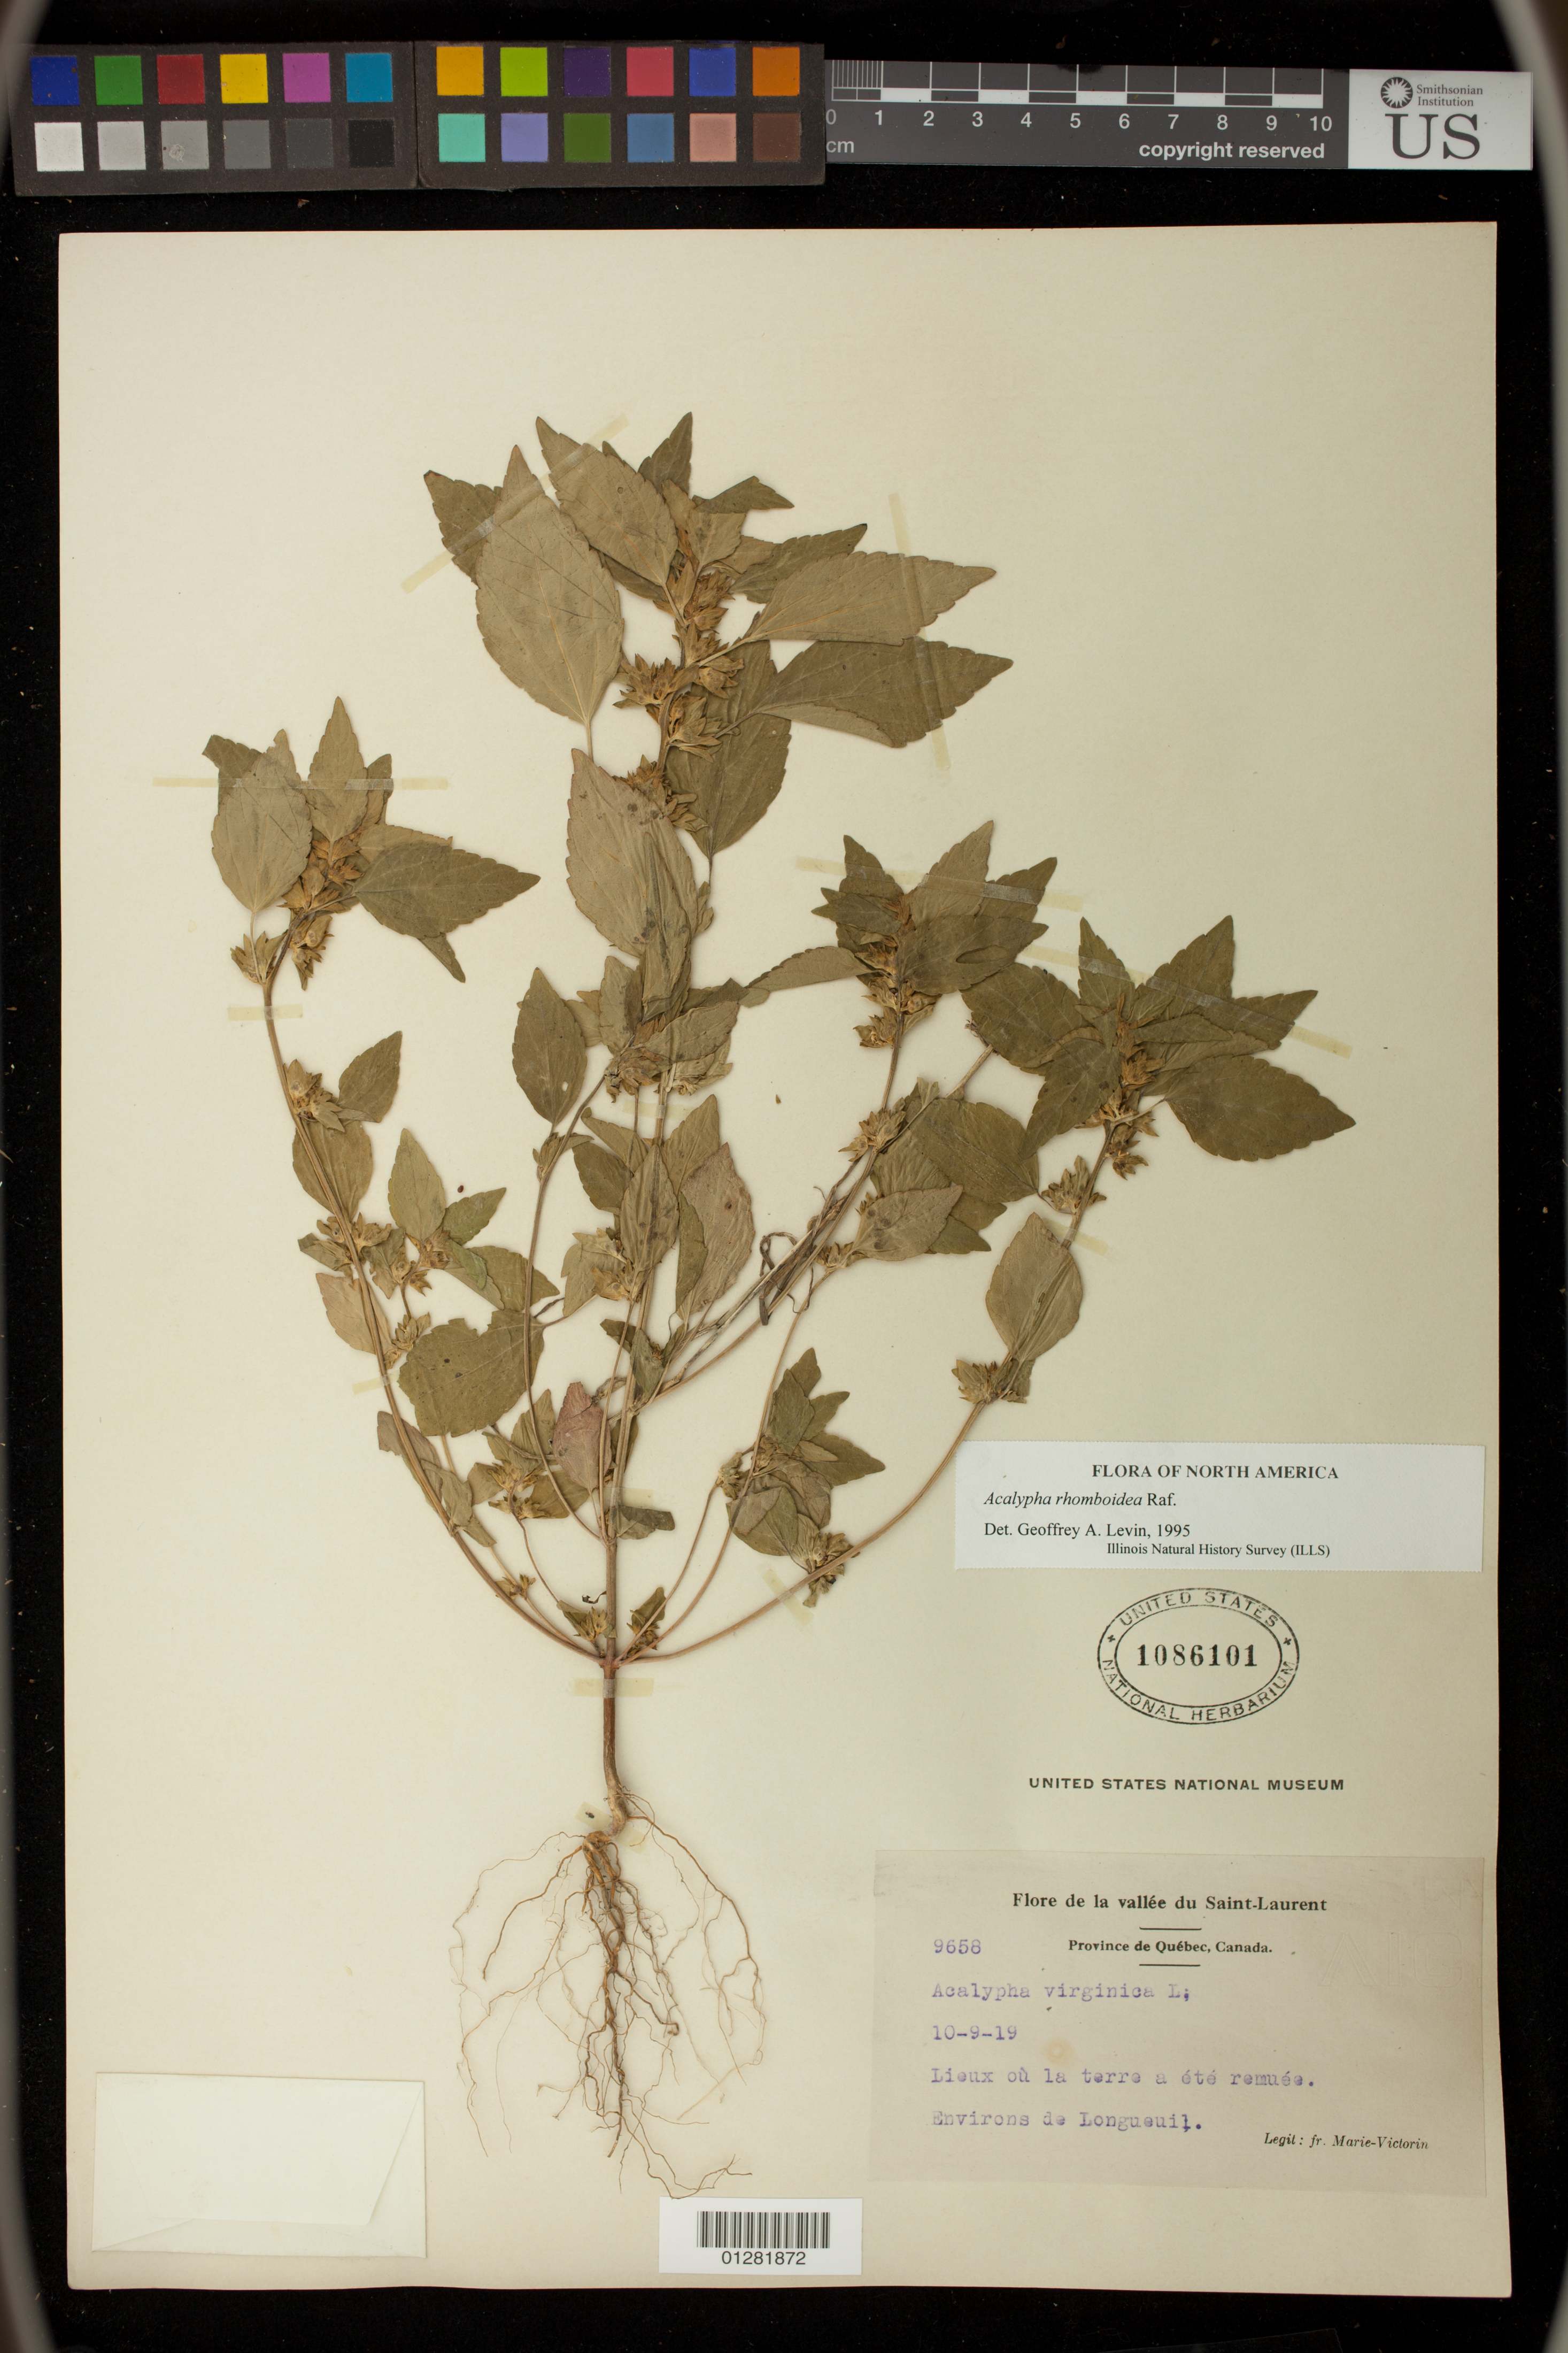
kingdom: Plantae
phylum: Tracheophyta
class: Magnoliopsida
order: Malpighiales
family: Euphorbiaceae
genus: Acalypha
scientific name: Acalypha rhomboidea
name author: Raf.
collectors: B. Victorin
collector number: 9658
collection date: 1919-10-09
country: Canada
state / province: Quebec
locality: Environs de Longueuil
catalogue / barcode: US 1086101